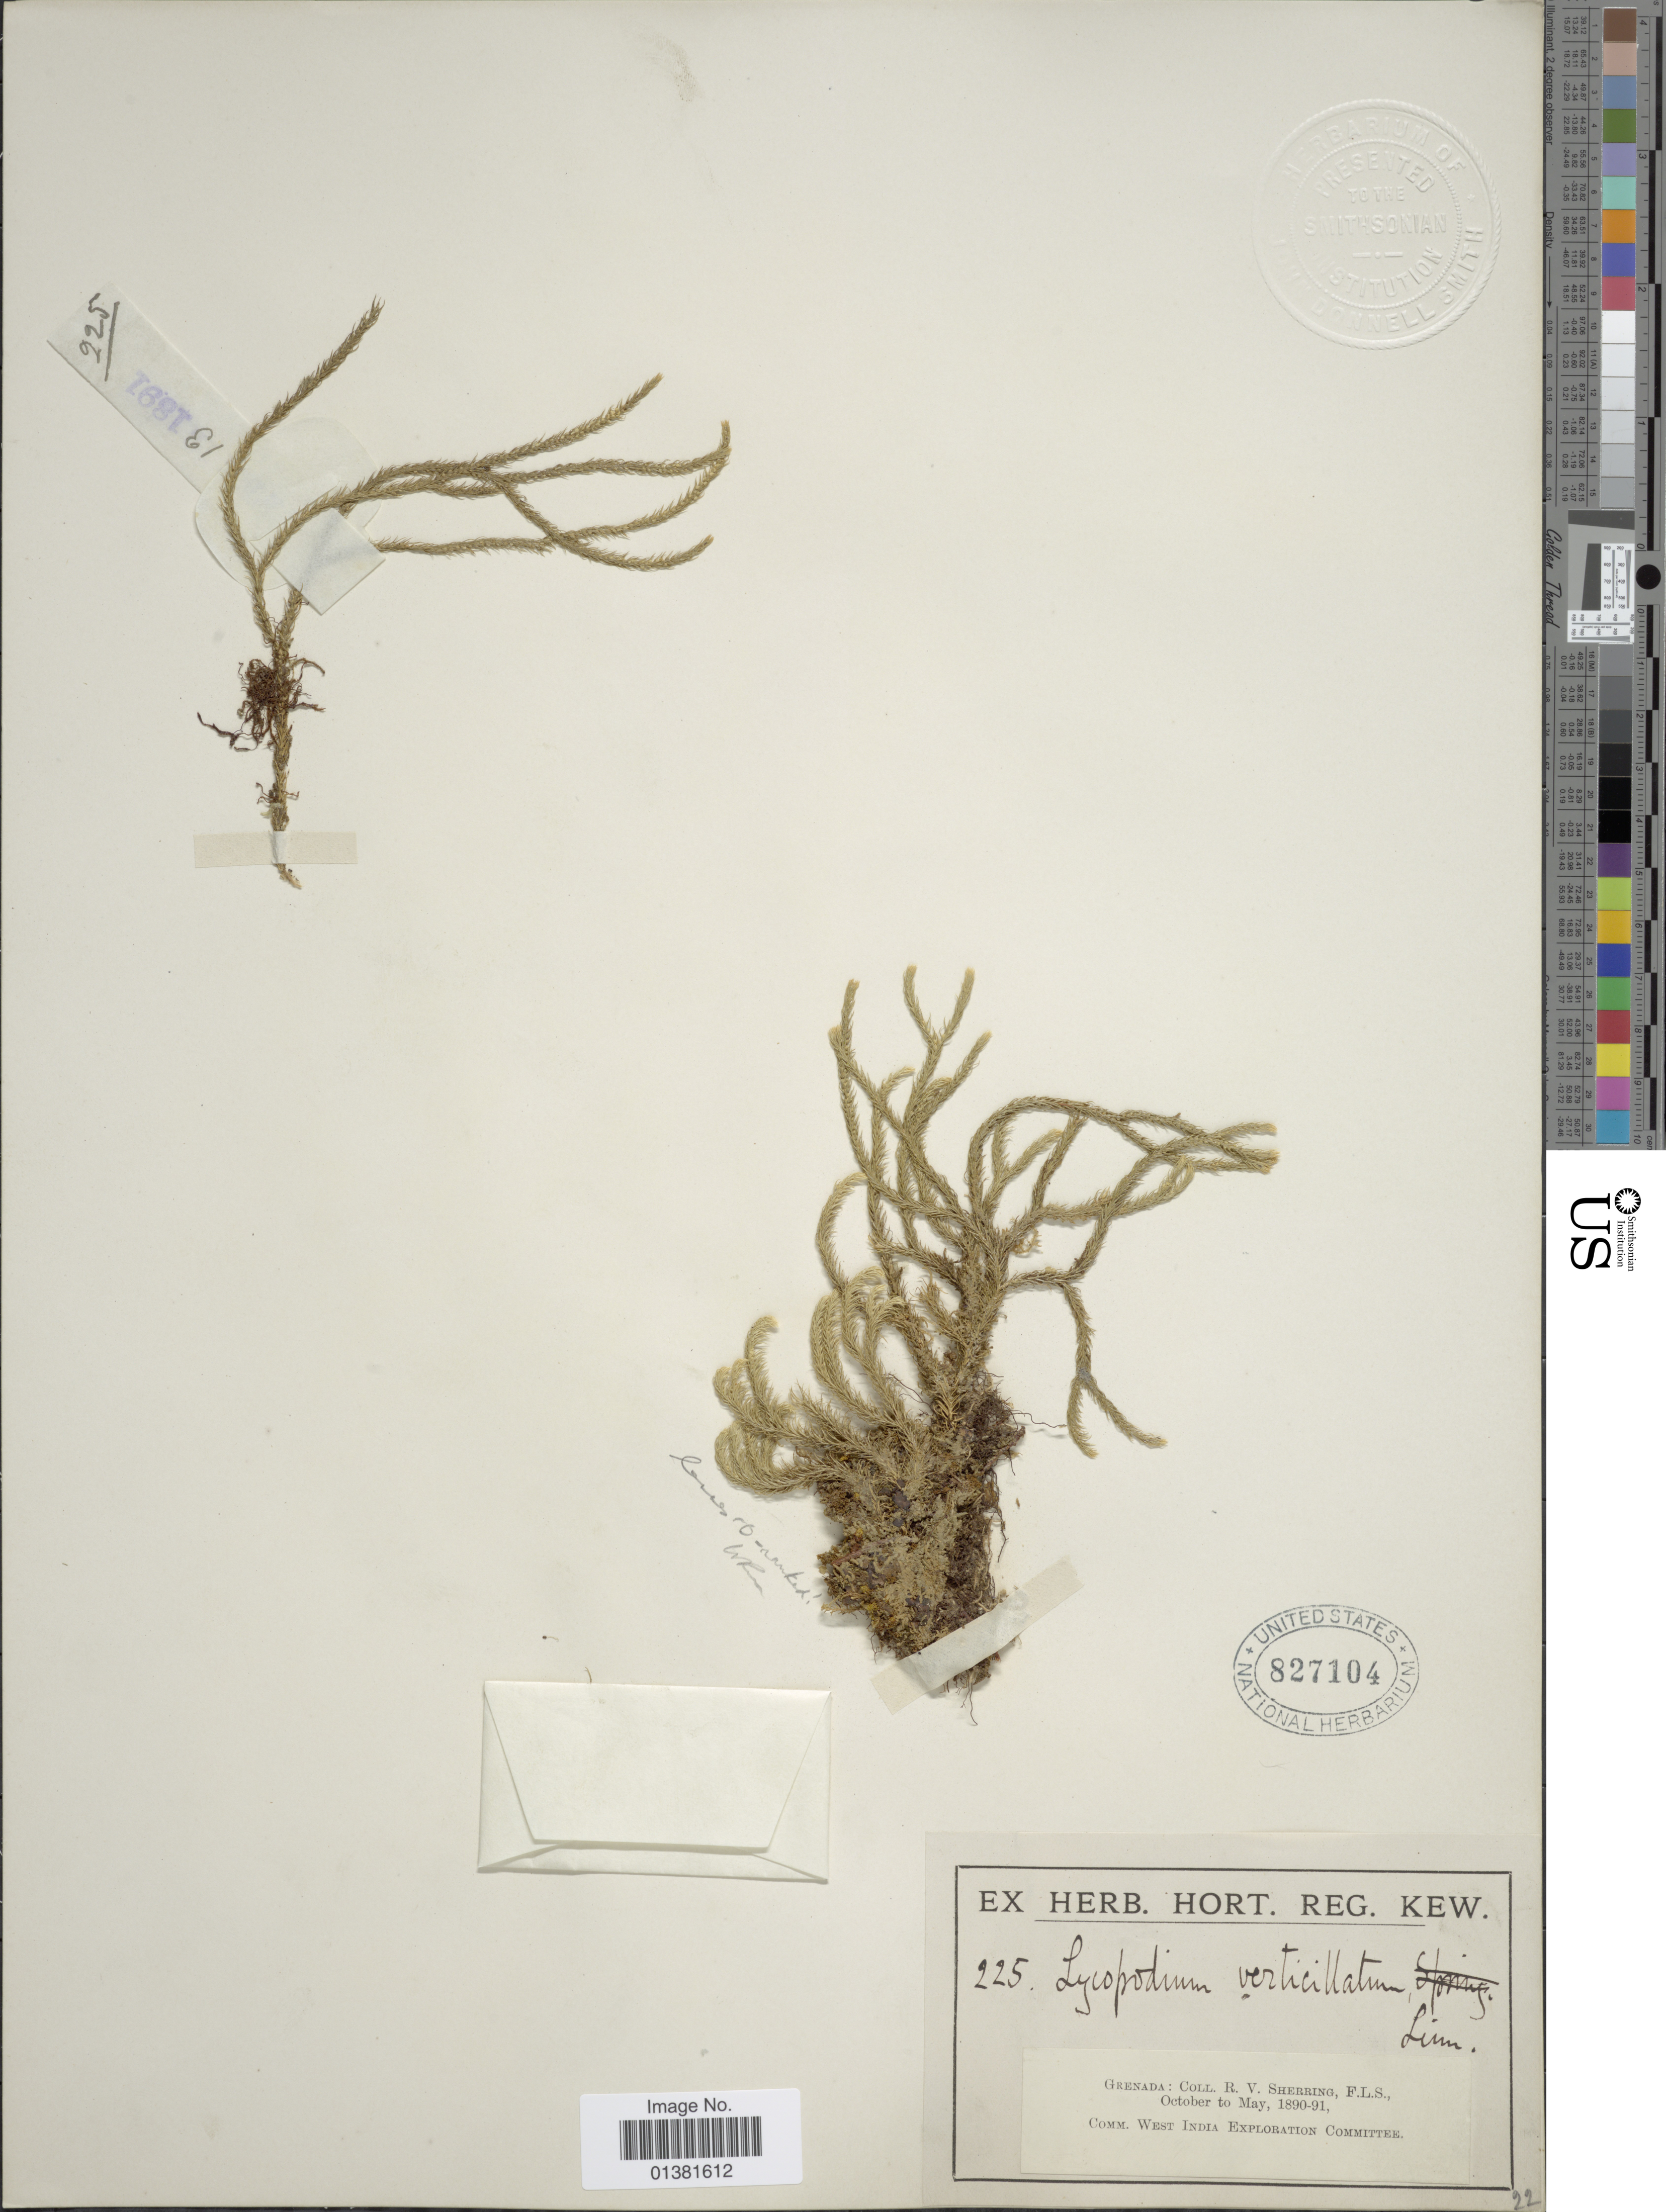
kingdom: Plantae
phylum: Tracheophyta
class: Lycopodiopsida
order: Lycopodiales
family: Lycopodiaceae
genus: Phlegmariurus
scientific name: Phlegmariurus filiformis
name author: (Sw.) W.H. Wagner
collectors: R. Sherring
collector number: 225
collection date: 1890-10/1891-05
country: Grenada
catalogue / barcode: US 827104